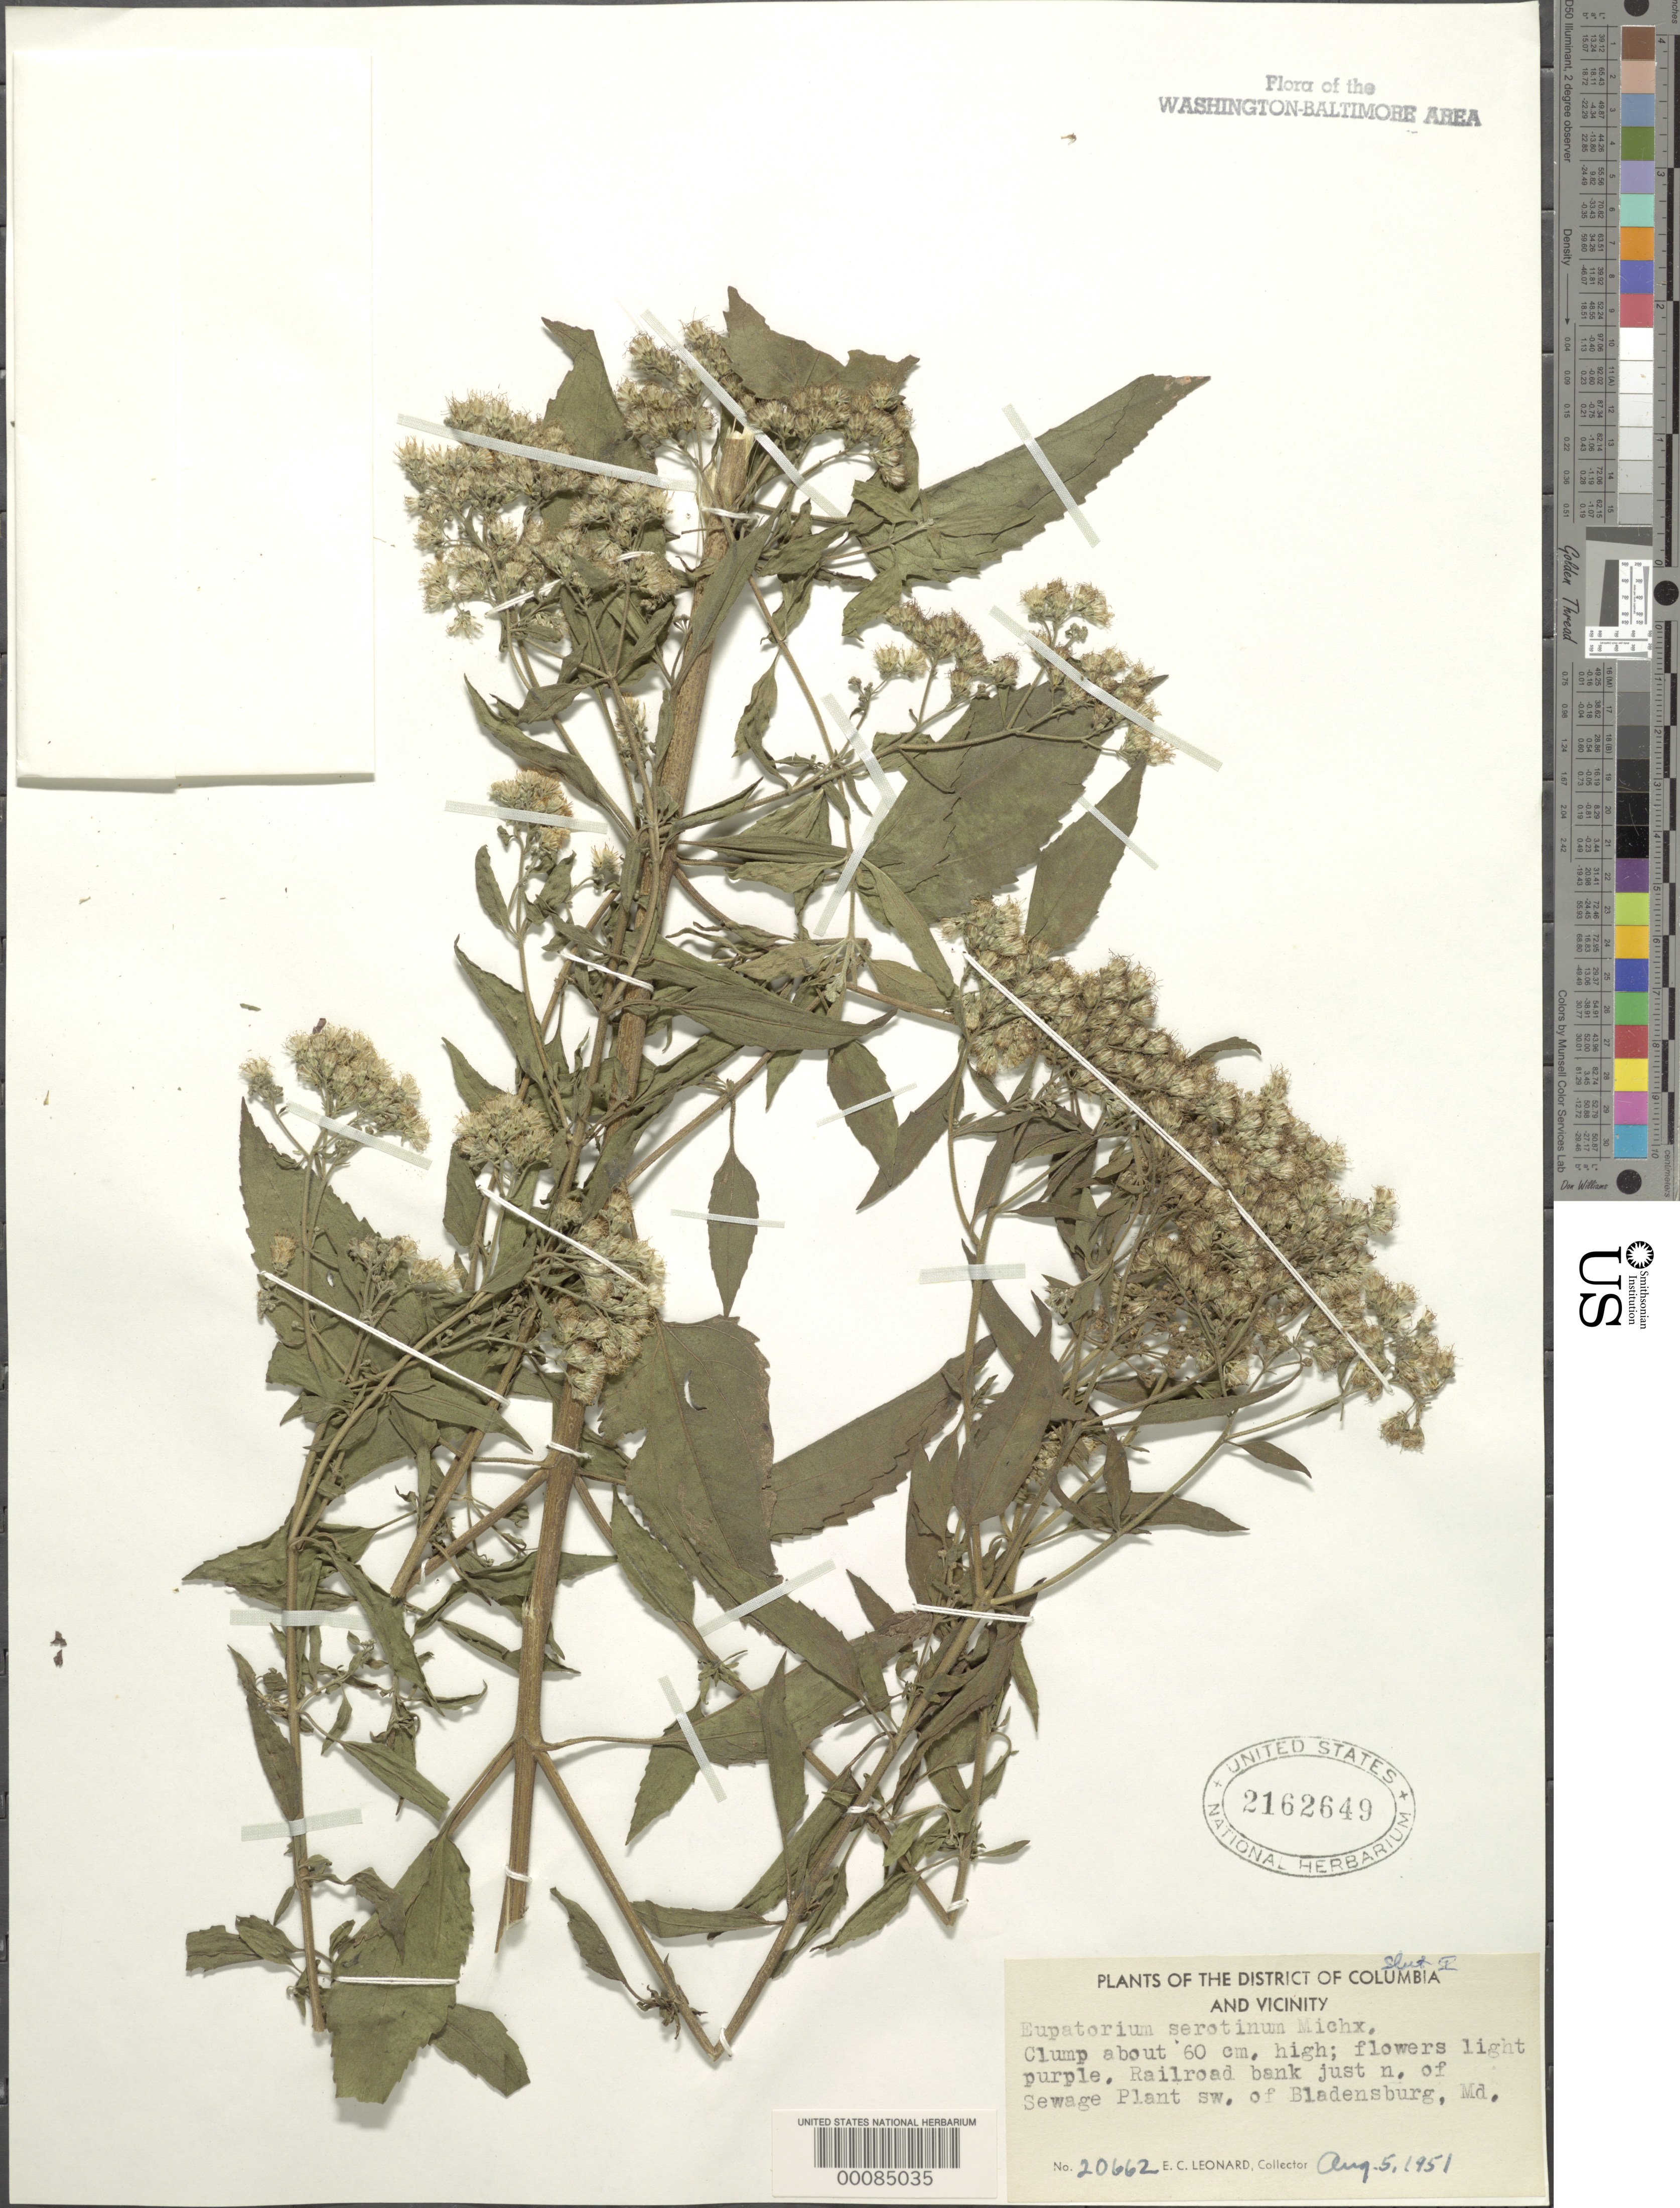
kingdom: Plantae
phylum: Tracheophyta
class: Magnoliopsida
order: Asterales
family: Asteraceae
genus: Eupatorium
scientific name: Eupatorium serotinum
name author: Michx.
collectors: E. C. Leonard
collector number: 20662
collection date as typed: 05 Aug 1951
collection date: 1951-08-05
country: United States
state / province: Maryland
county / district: Prince George's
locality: North of Sewage Plant, SW of Bladensburg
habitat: Railroad bank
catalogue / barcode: US 2162649